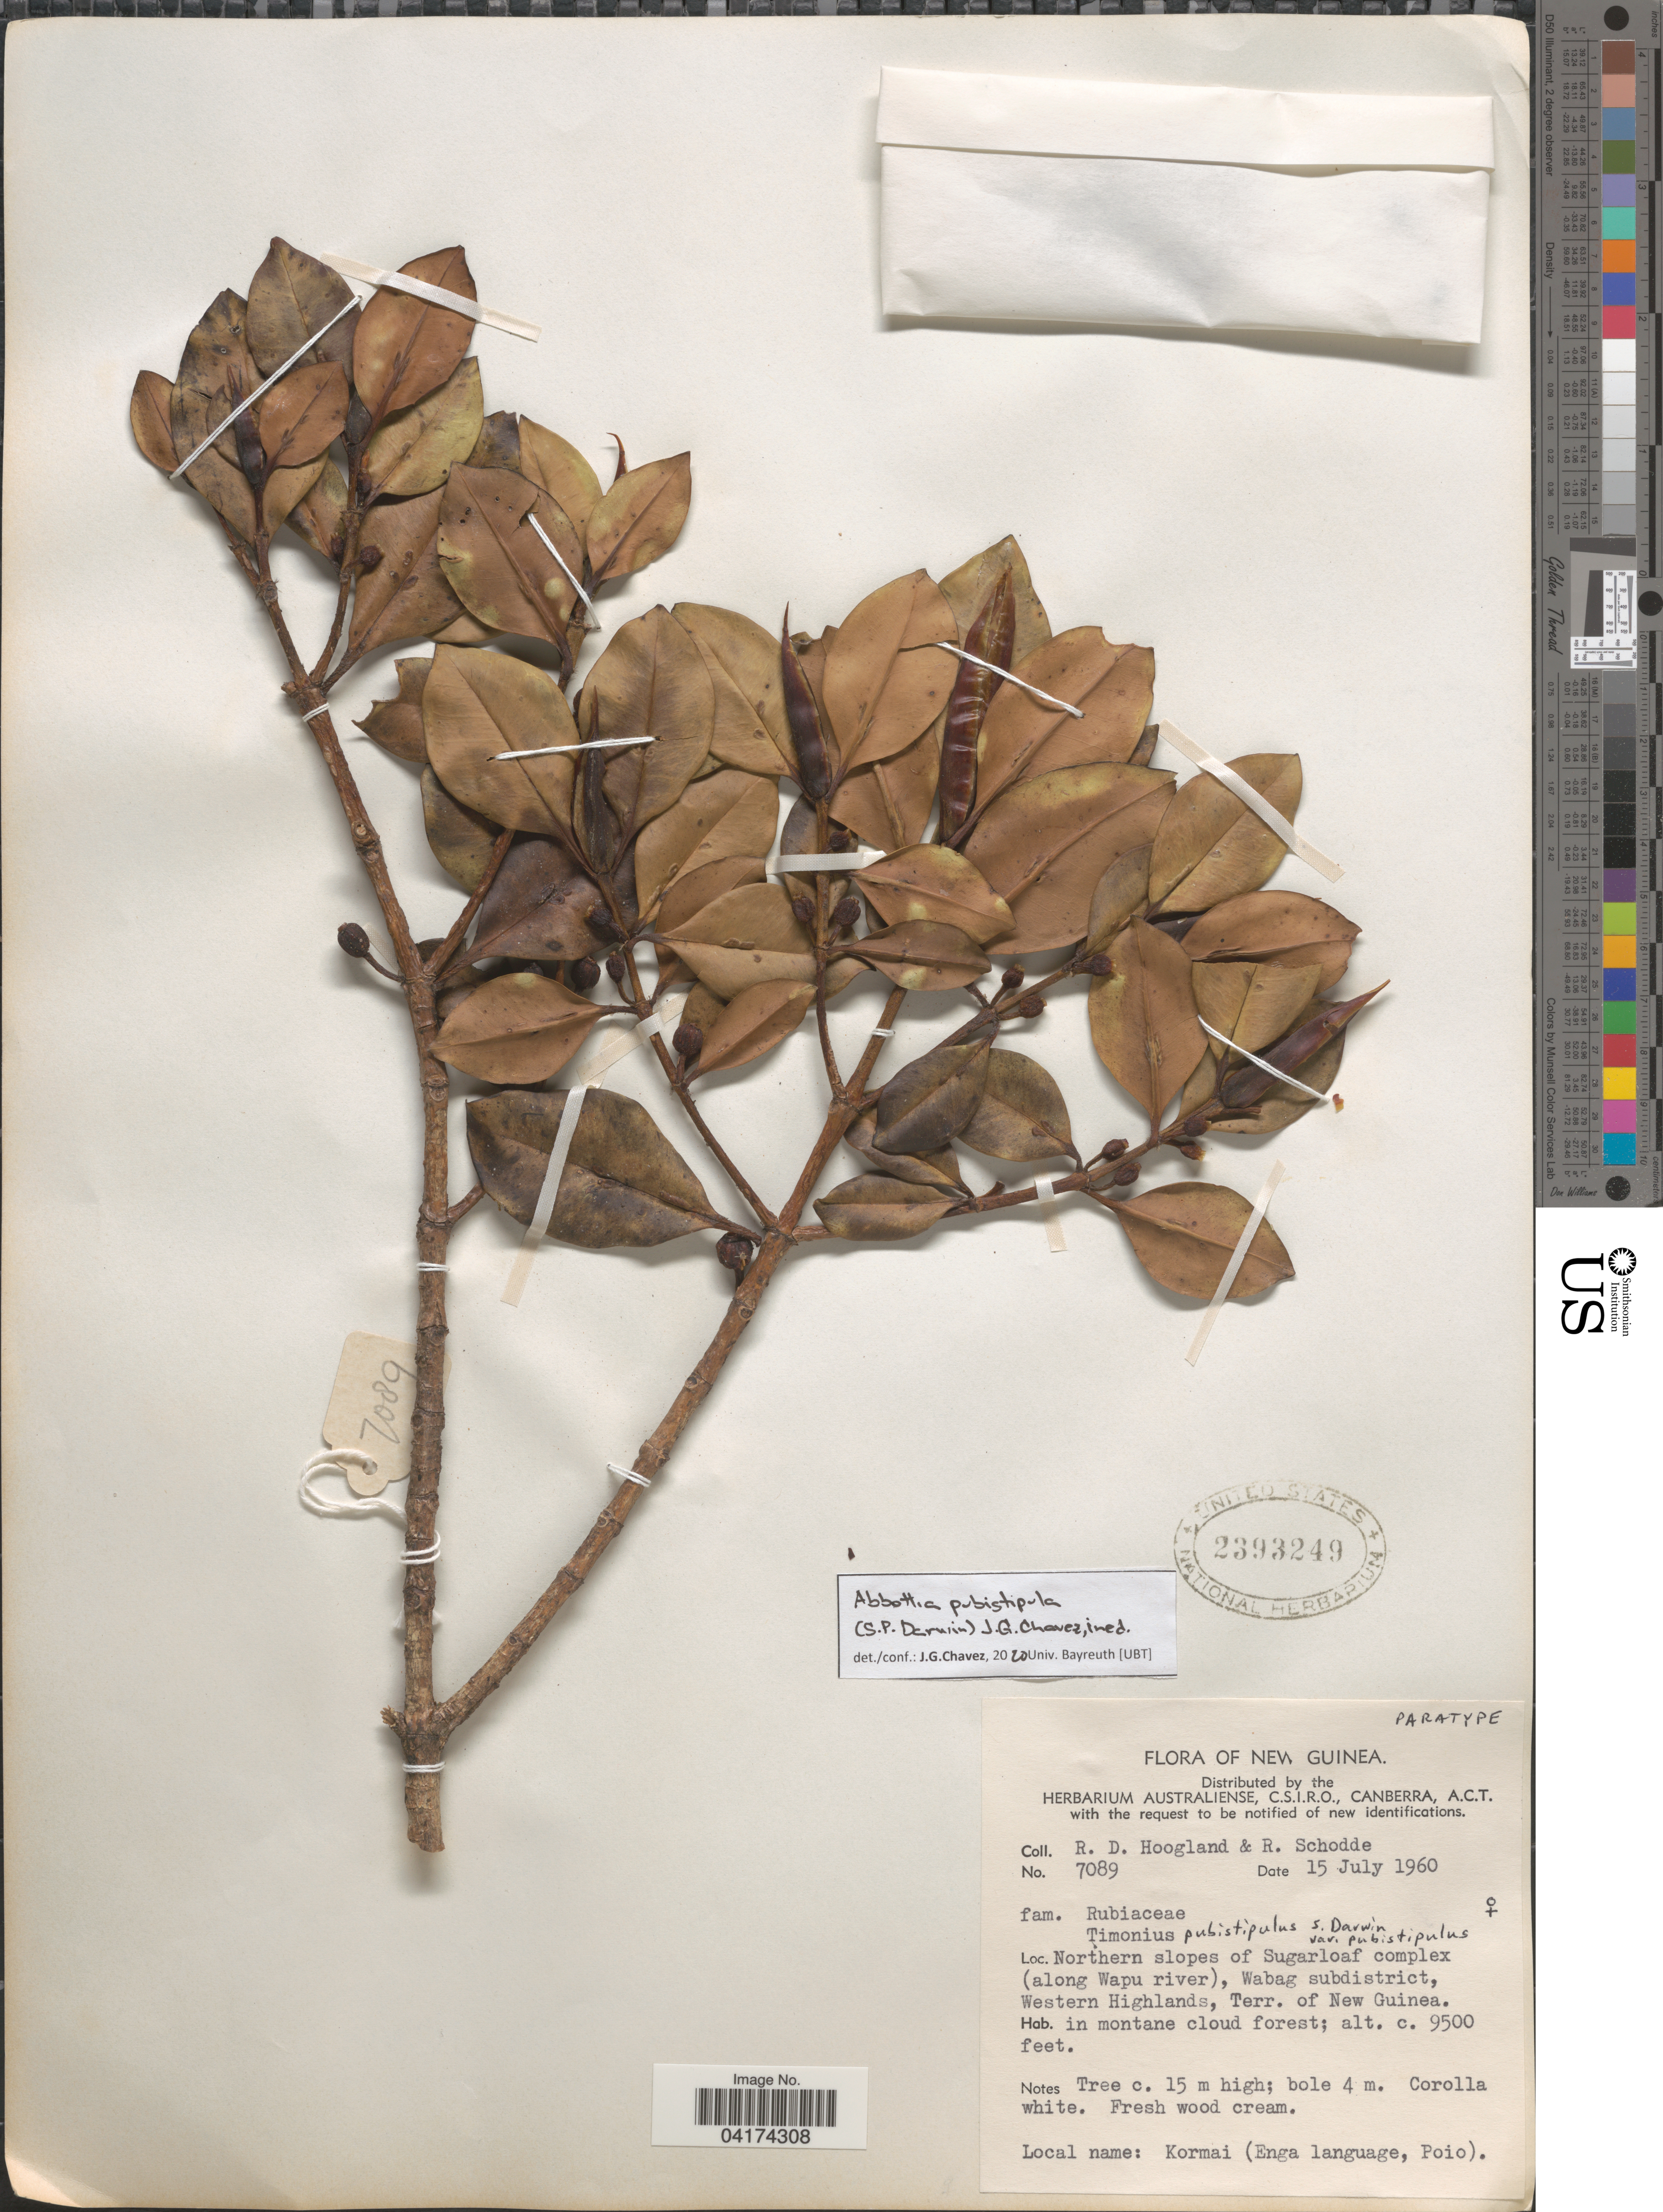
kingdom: Plantae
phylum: Tracheophyta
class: Magnoliopsida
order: Gentianales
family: Rubiaceae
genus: Abbottia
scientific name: Abbottia pubistipula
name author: (S.P. Darwin) J.G. Chavez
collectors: R. D. Hoogland & R. Schodde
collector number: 7089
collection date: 1960-07-15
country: Papua New Guinea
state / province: Western Highlands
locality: New Guinea. Northern slopes of Sugarloaf complex (along Wapu river), Wabag subdistrict, Terr. of New Guinea.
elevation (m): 2896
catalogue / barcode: US 2393249